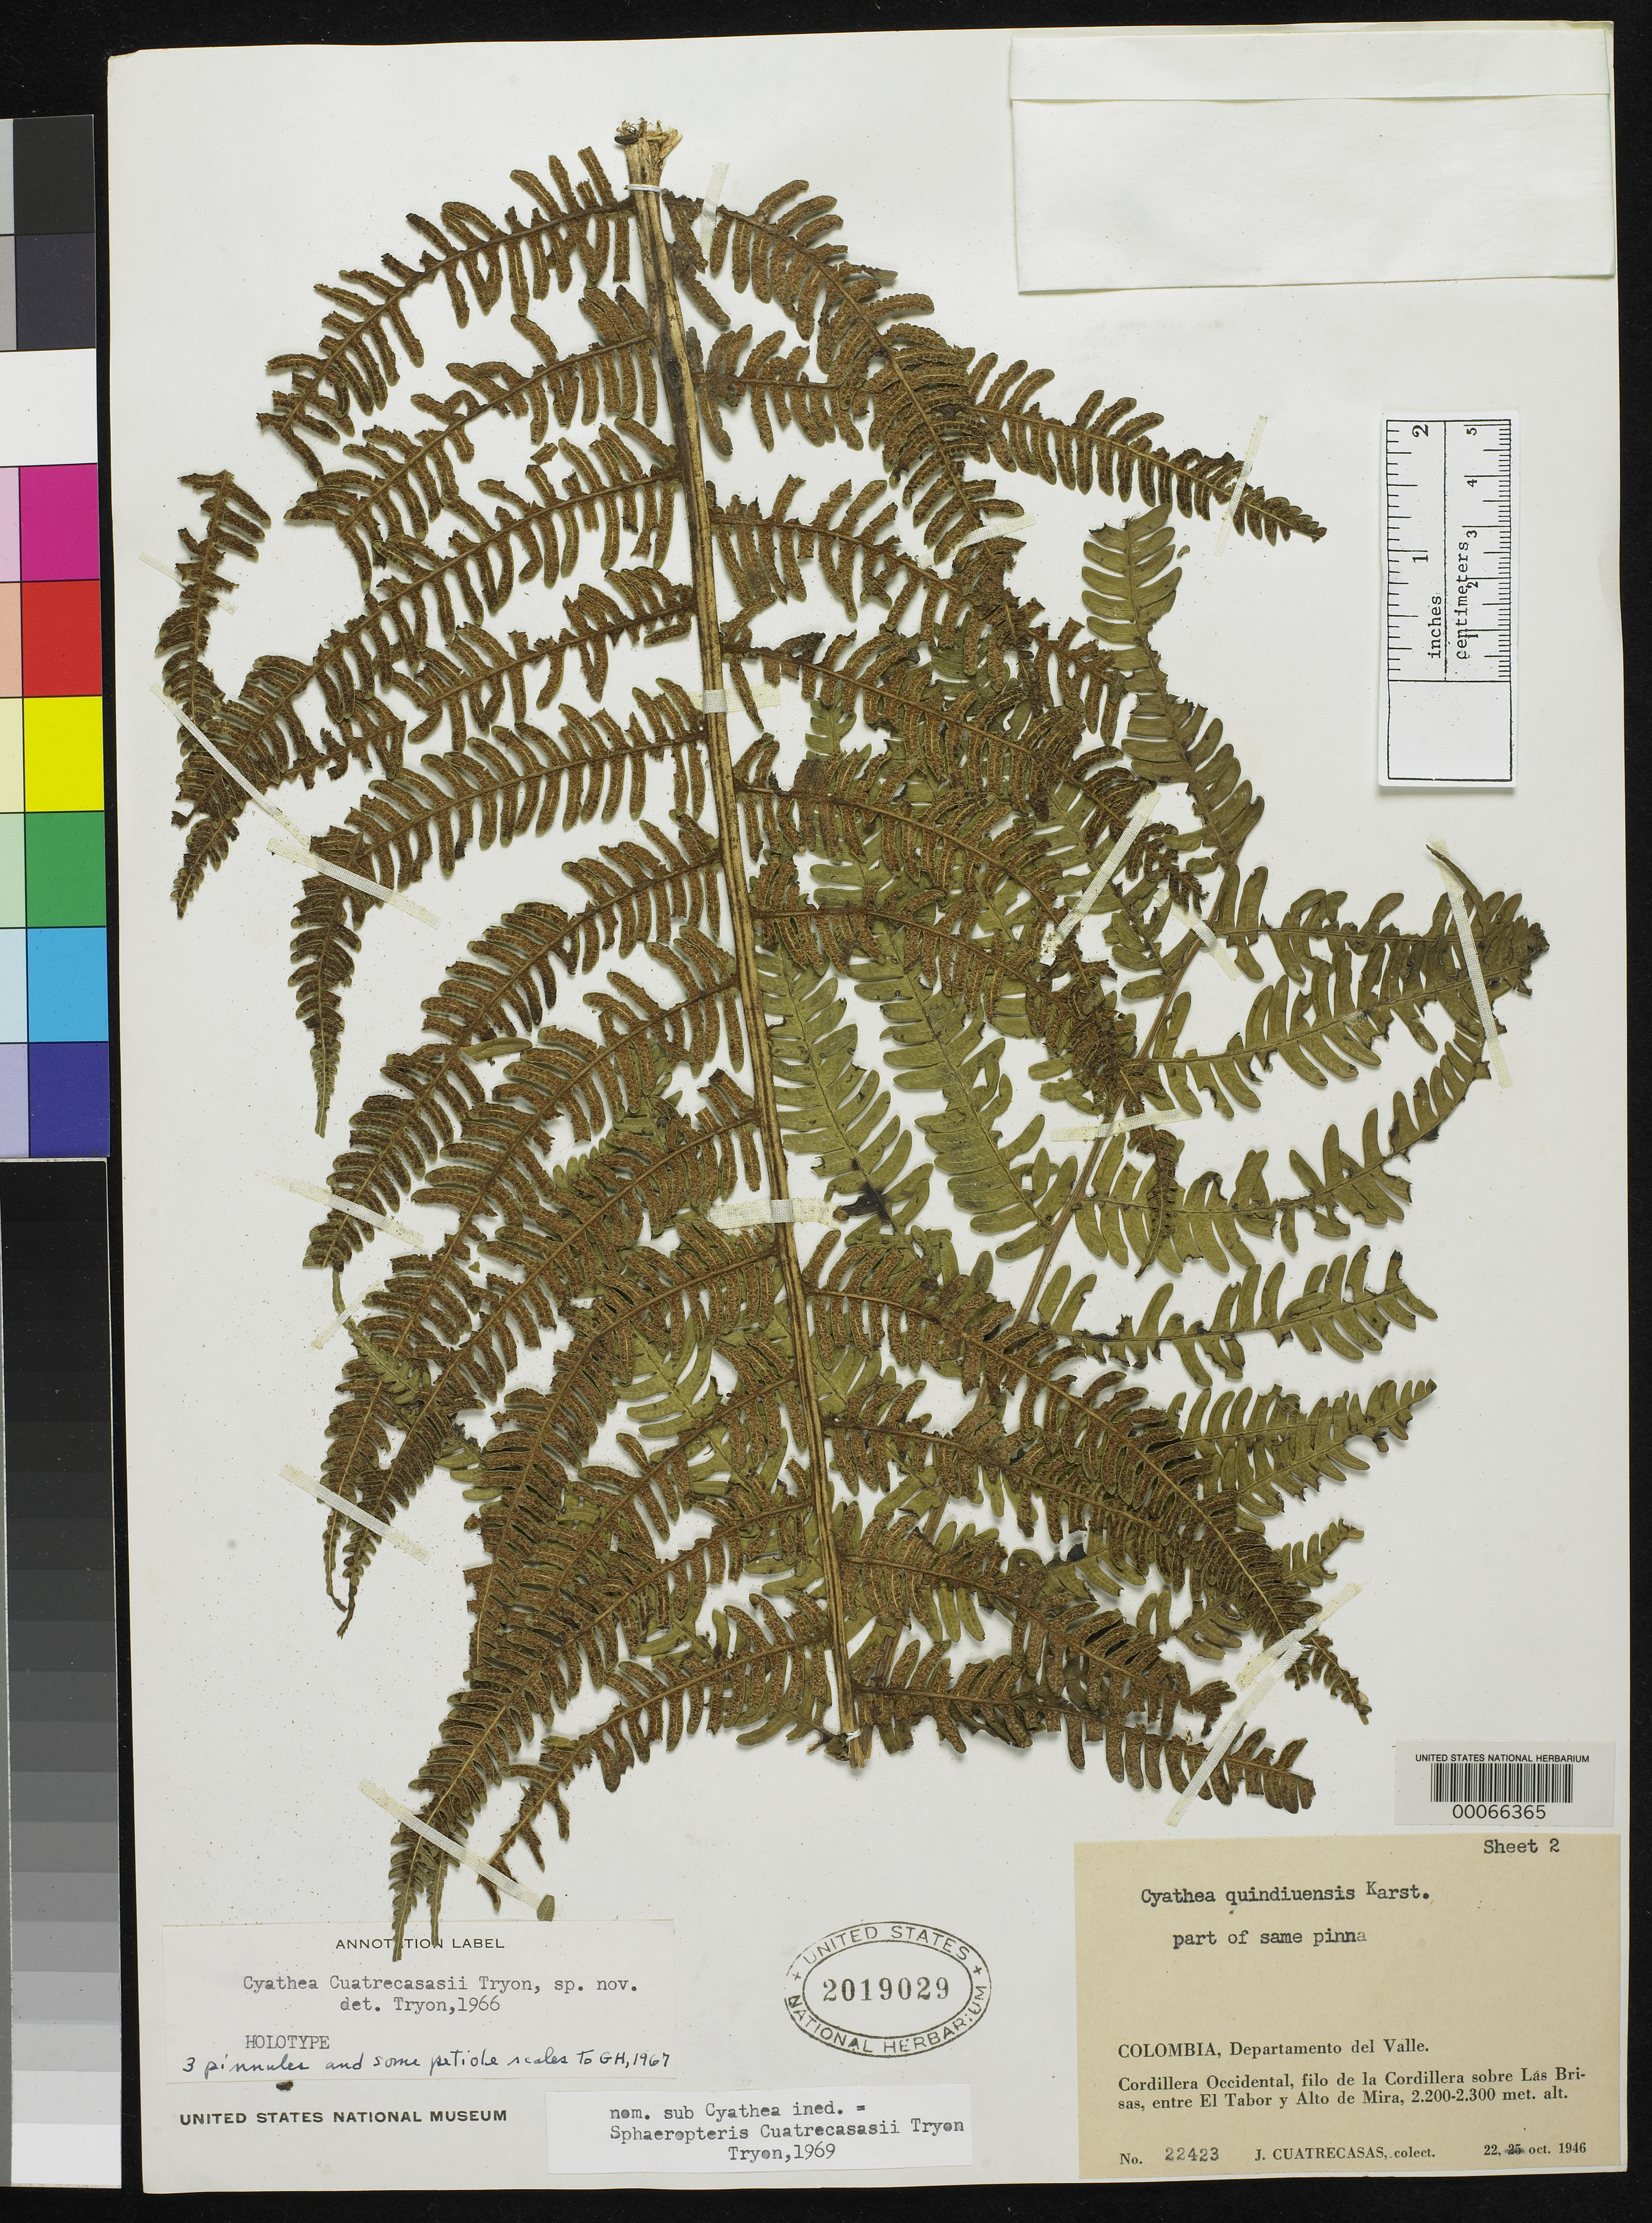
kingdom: Plantae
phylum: Tracheophyta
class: Polypodiopsida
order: Cyatheales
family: Cyatheaceae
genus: Sphaeropteris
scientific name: Sphaeropteris cuatrecasasii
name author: R.M. Tryon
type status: Holotype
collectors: J. Cuatrecasas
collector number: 22423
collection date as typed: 22 Oct 1946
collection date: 1946-10-22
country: Colombia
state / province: Valle del Cauca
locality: Sobre Las Brisas entre El Tabor y Alto de Mira.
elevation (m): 2200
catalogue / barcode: US 2019029